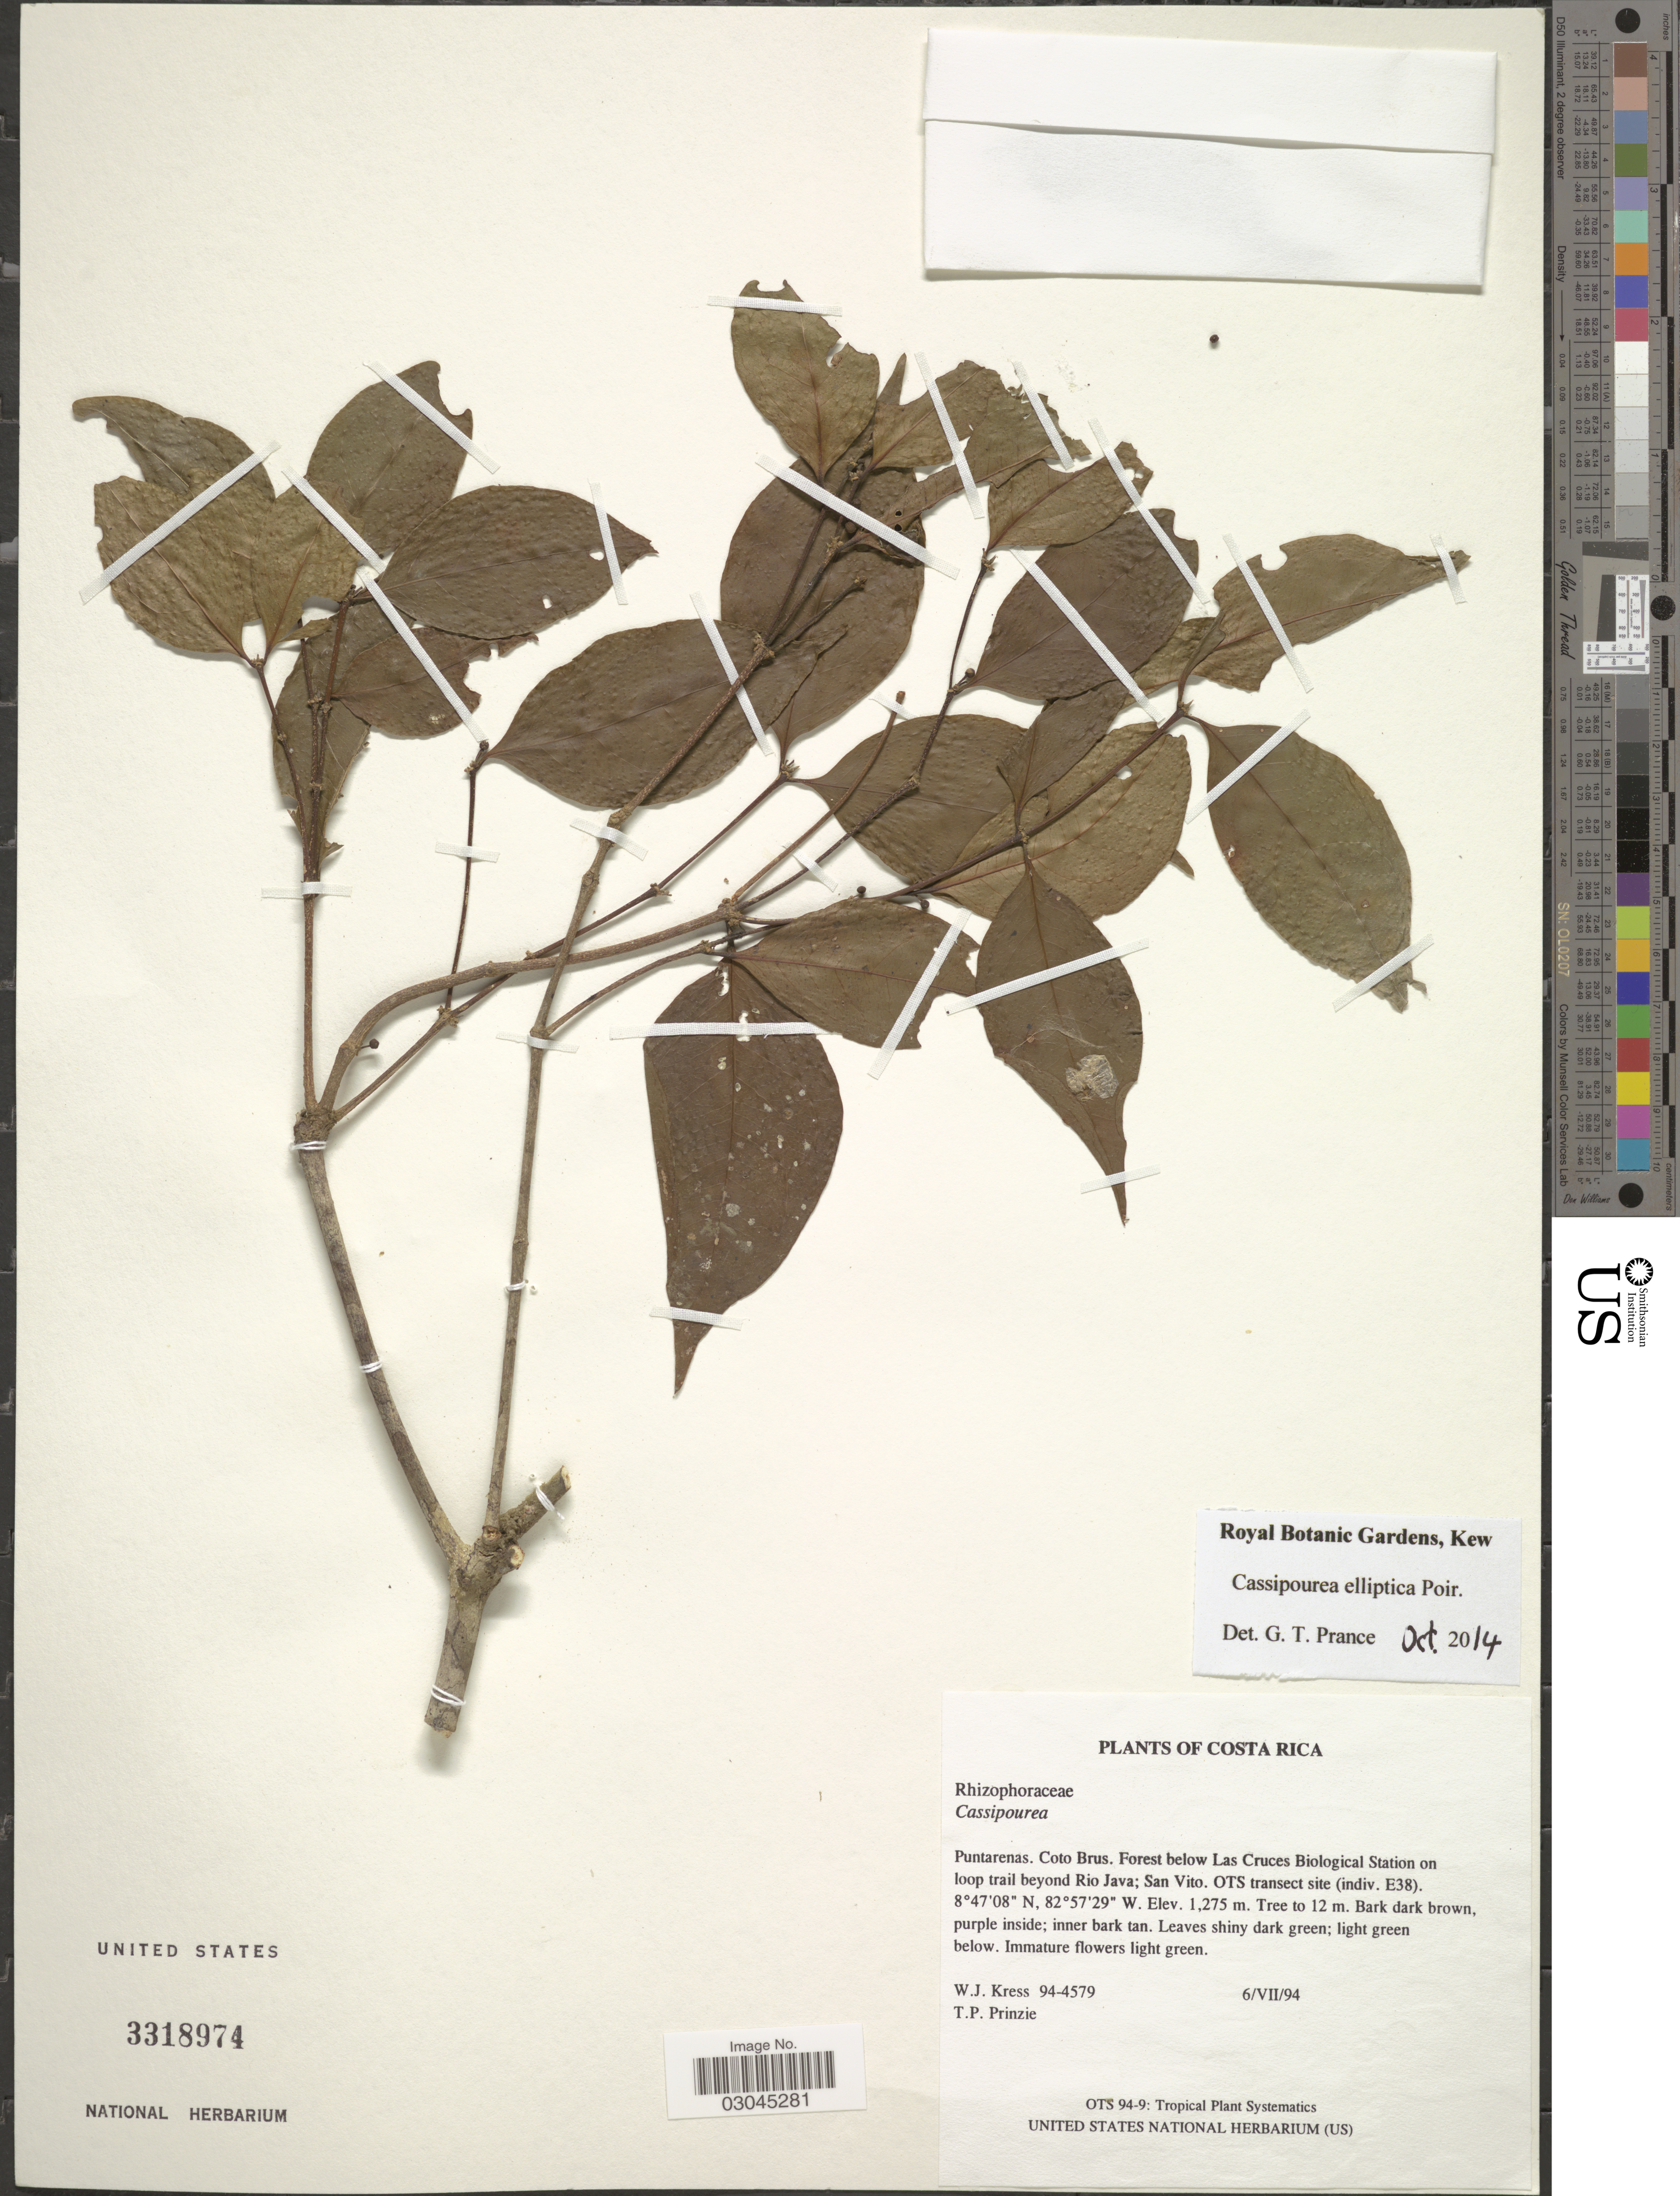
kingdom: Plantae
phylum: Tracheophyta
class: Magnoliopsida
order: Malpighiales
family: Rhizophoraceae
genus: Cassipourea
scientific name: Cassipourea elliptica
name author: (Sw.) Poir.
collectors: W. J. Kress & T. Prinzie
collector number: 94-4579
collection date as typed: Transcribed d/m/y: 6/7/94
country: Costa Rica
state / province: Puntarenas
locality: Coto Brus. Forest below Las Cruces Biological Station on loop trail beyond Rio Java; San Vito. OTS transect site (indiv. E38).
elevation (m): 1275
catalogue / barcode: US 3318974